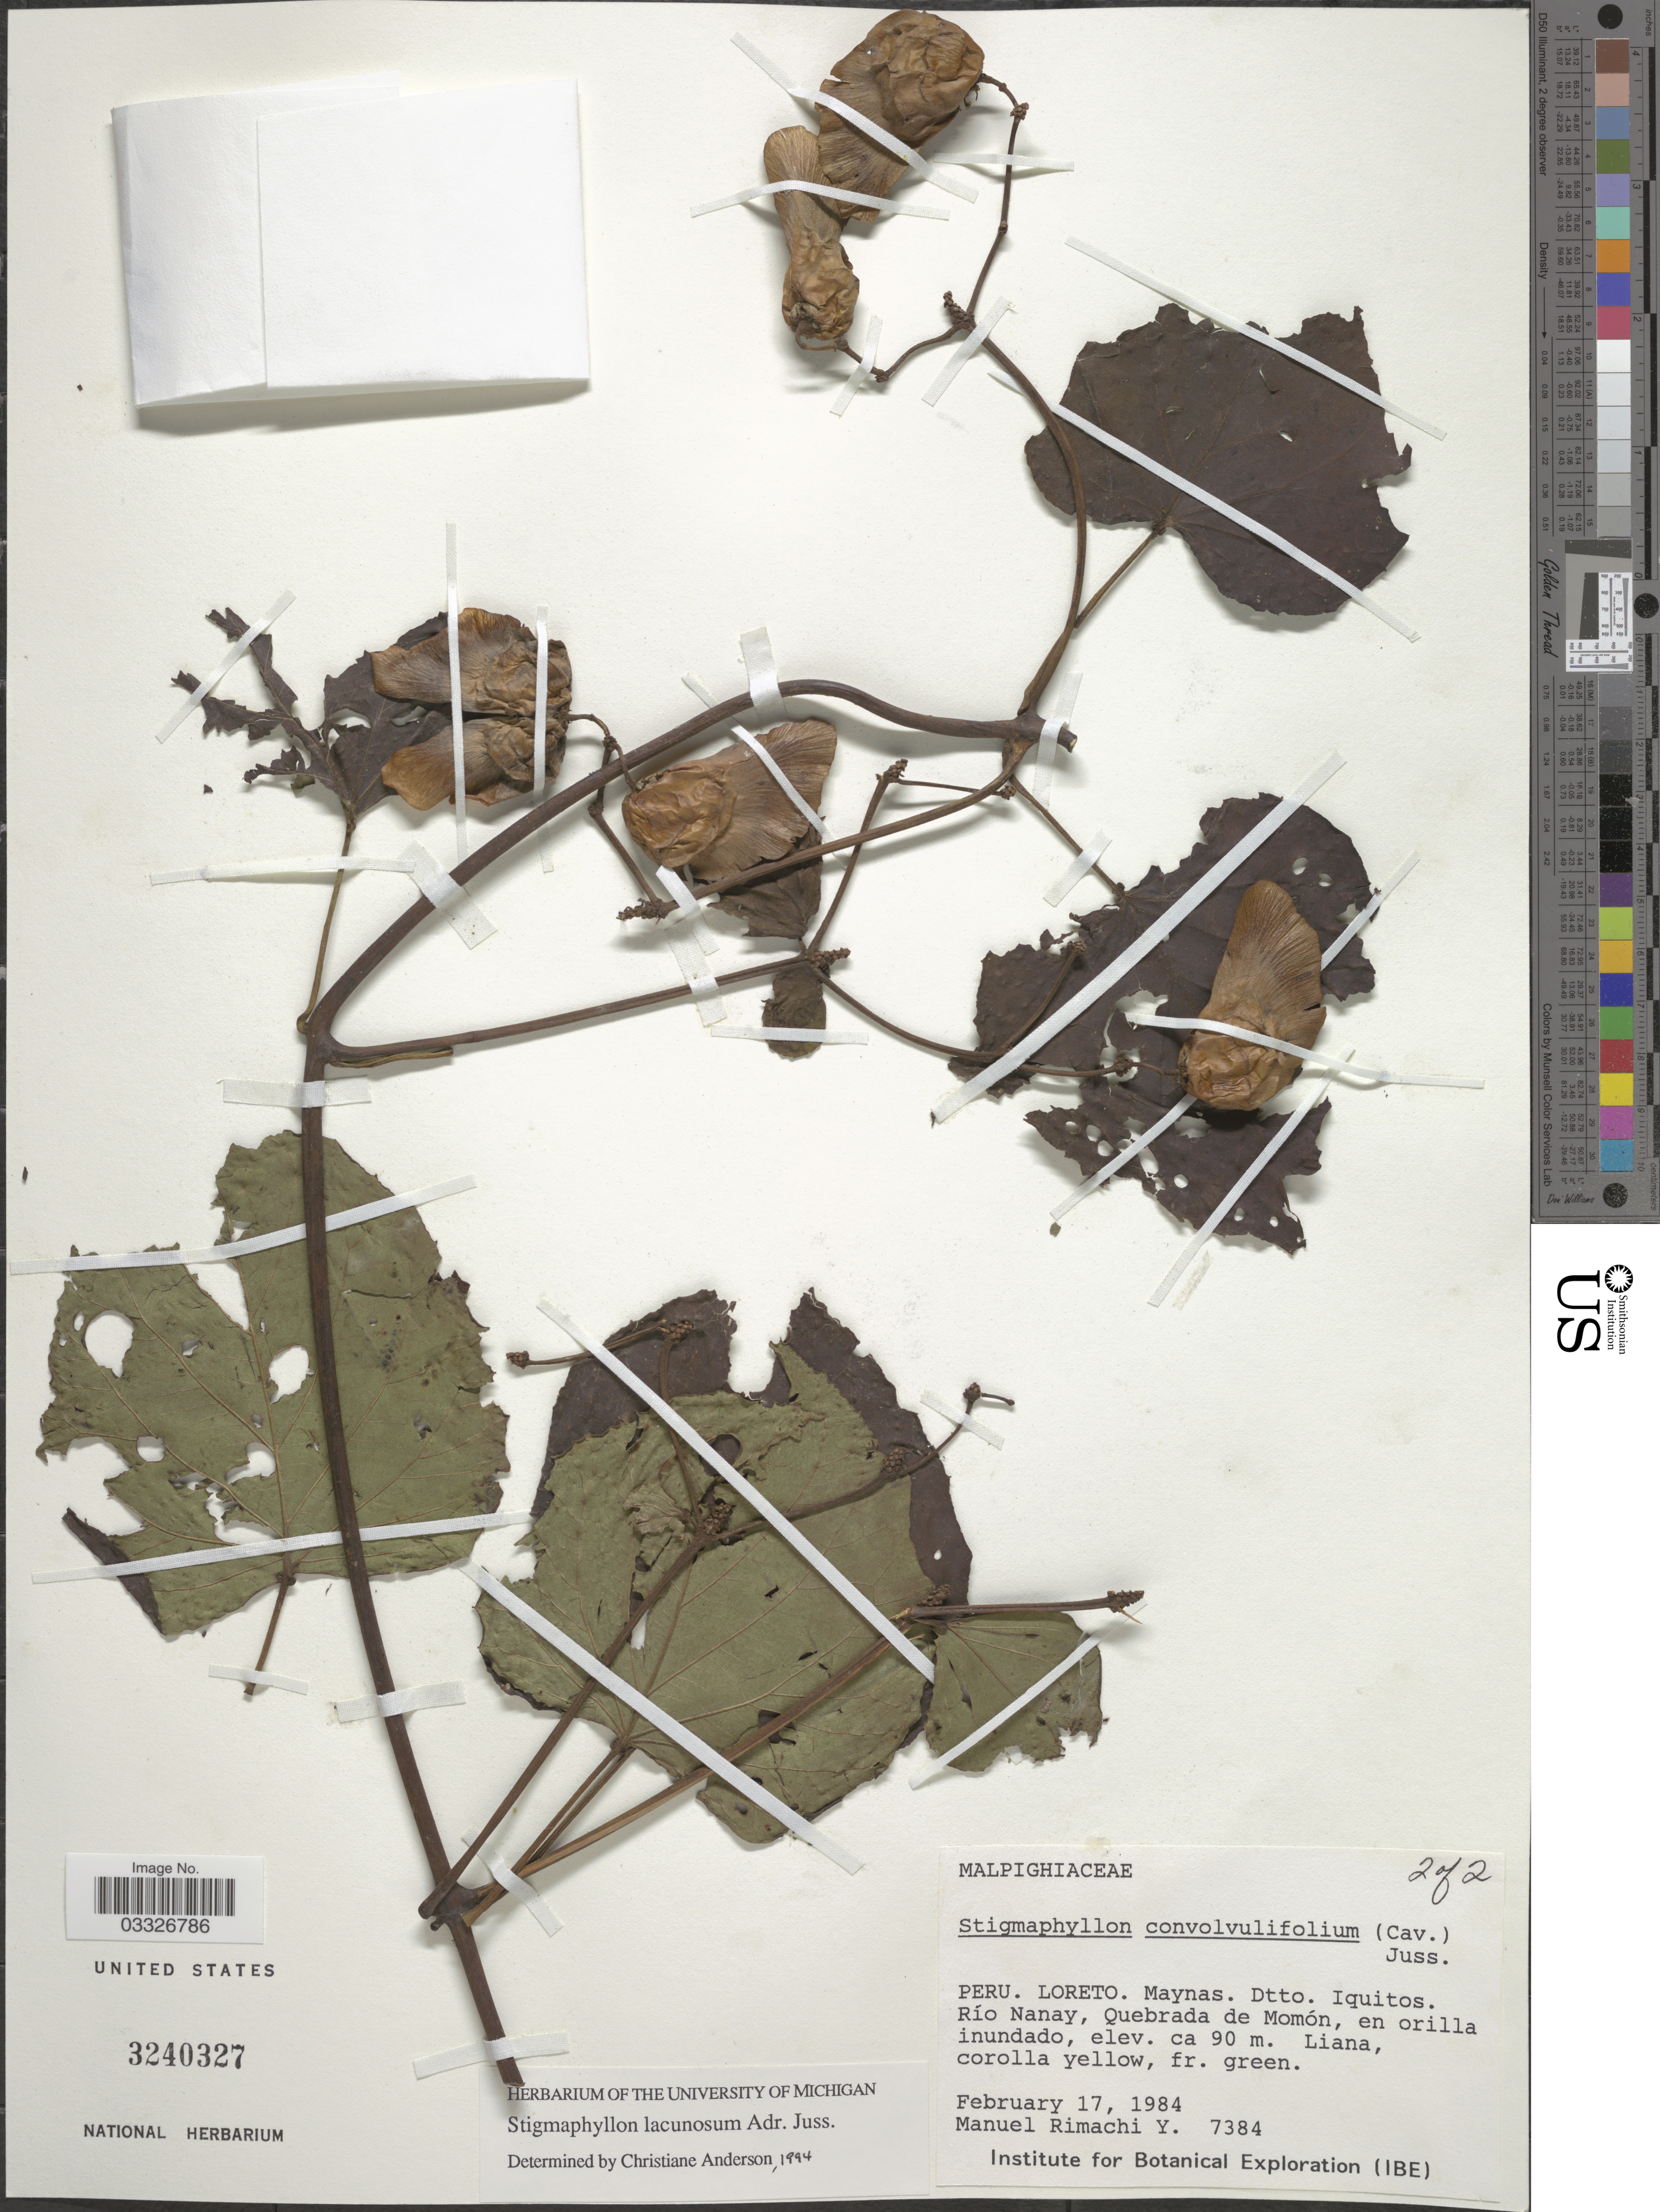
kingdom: Plantae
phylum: Tracheophyta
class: Magnoliopsida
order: Malpighiales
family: Malpighiaceae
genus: Stigmaphyllon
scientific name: Stigmaphyllon lacunosum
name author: A. Juss.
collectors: M. Rimachi Y.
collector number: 7384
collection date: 1984-02-17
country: Peru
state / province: Loreto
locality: Maynas. Dtto. Iquitos. Río Nanay, Quebrada de Momón, en orilla inundado.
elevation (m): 90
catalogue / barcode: US 3240327